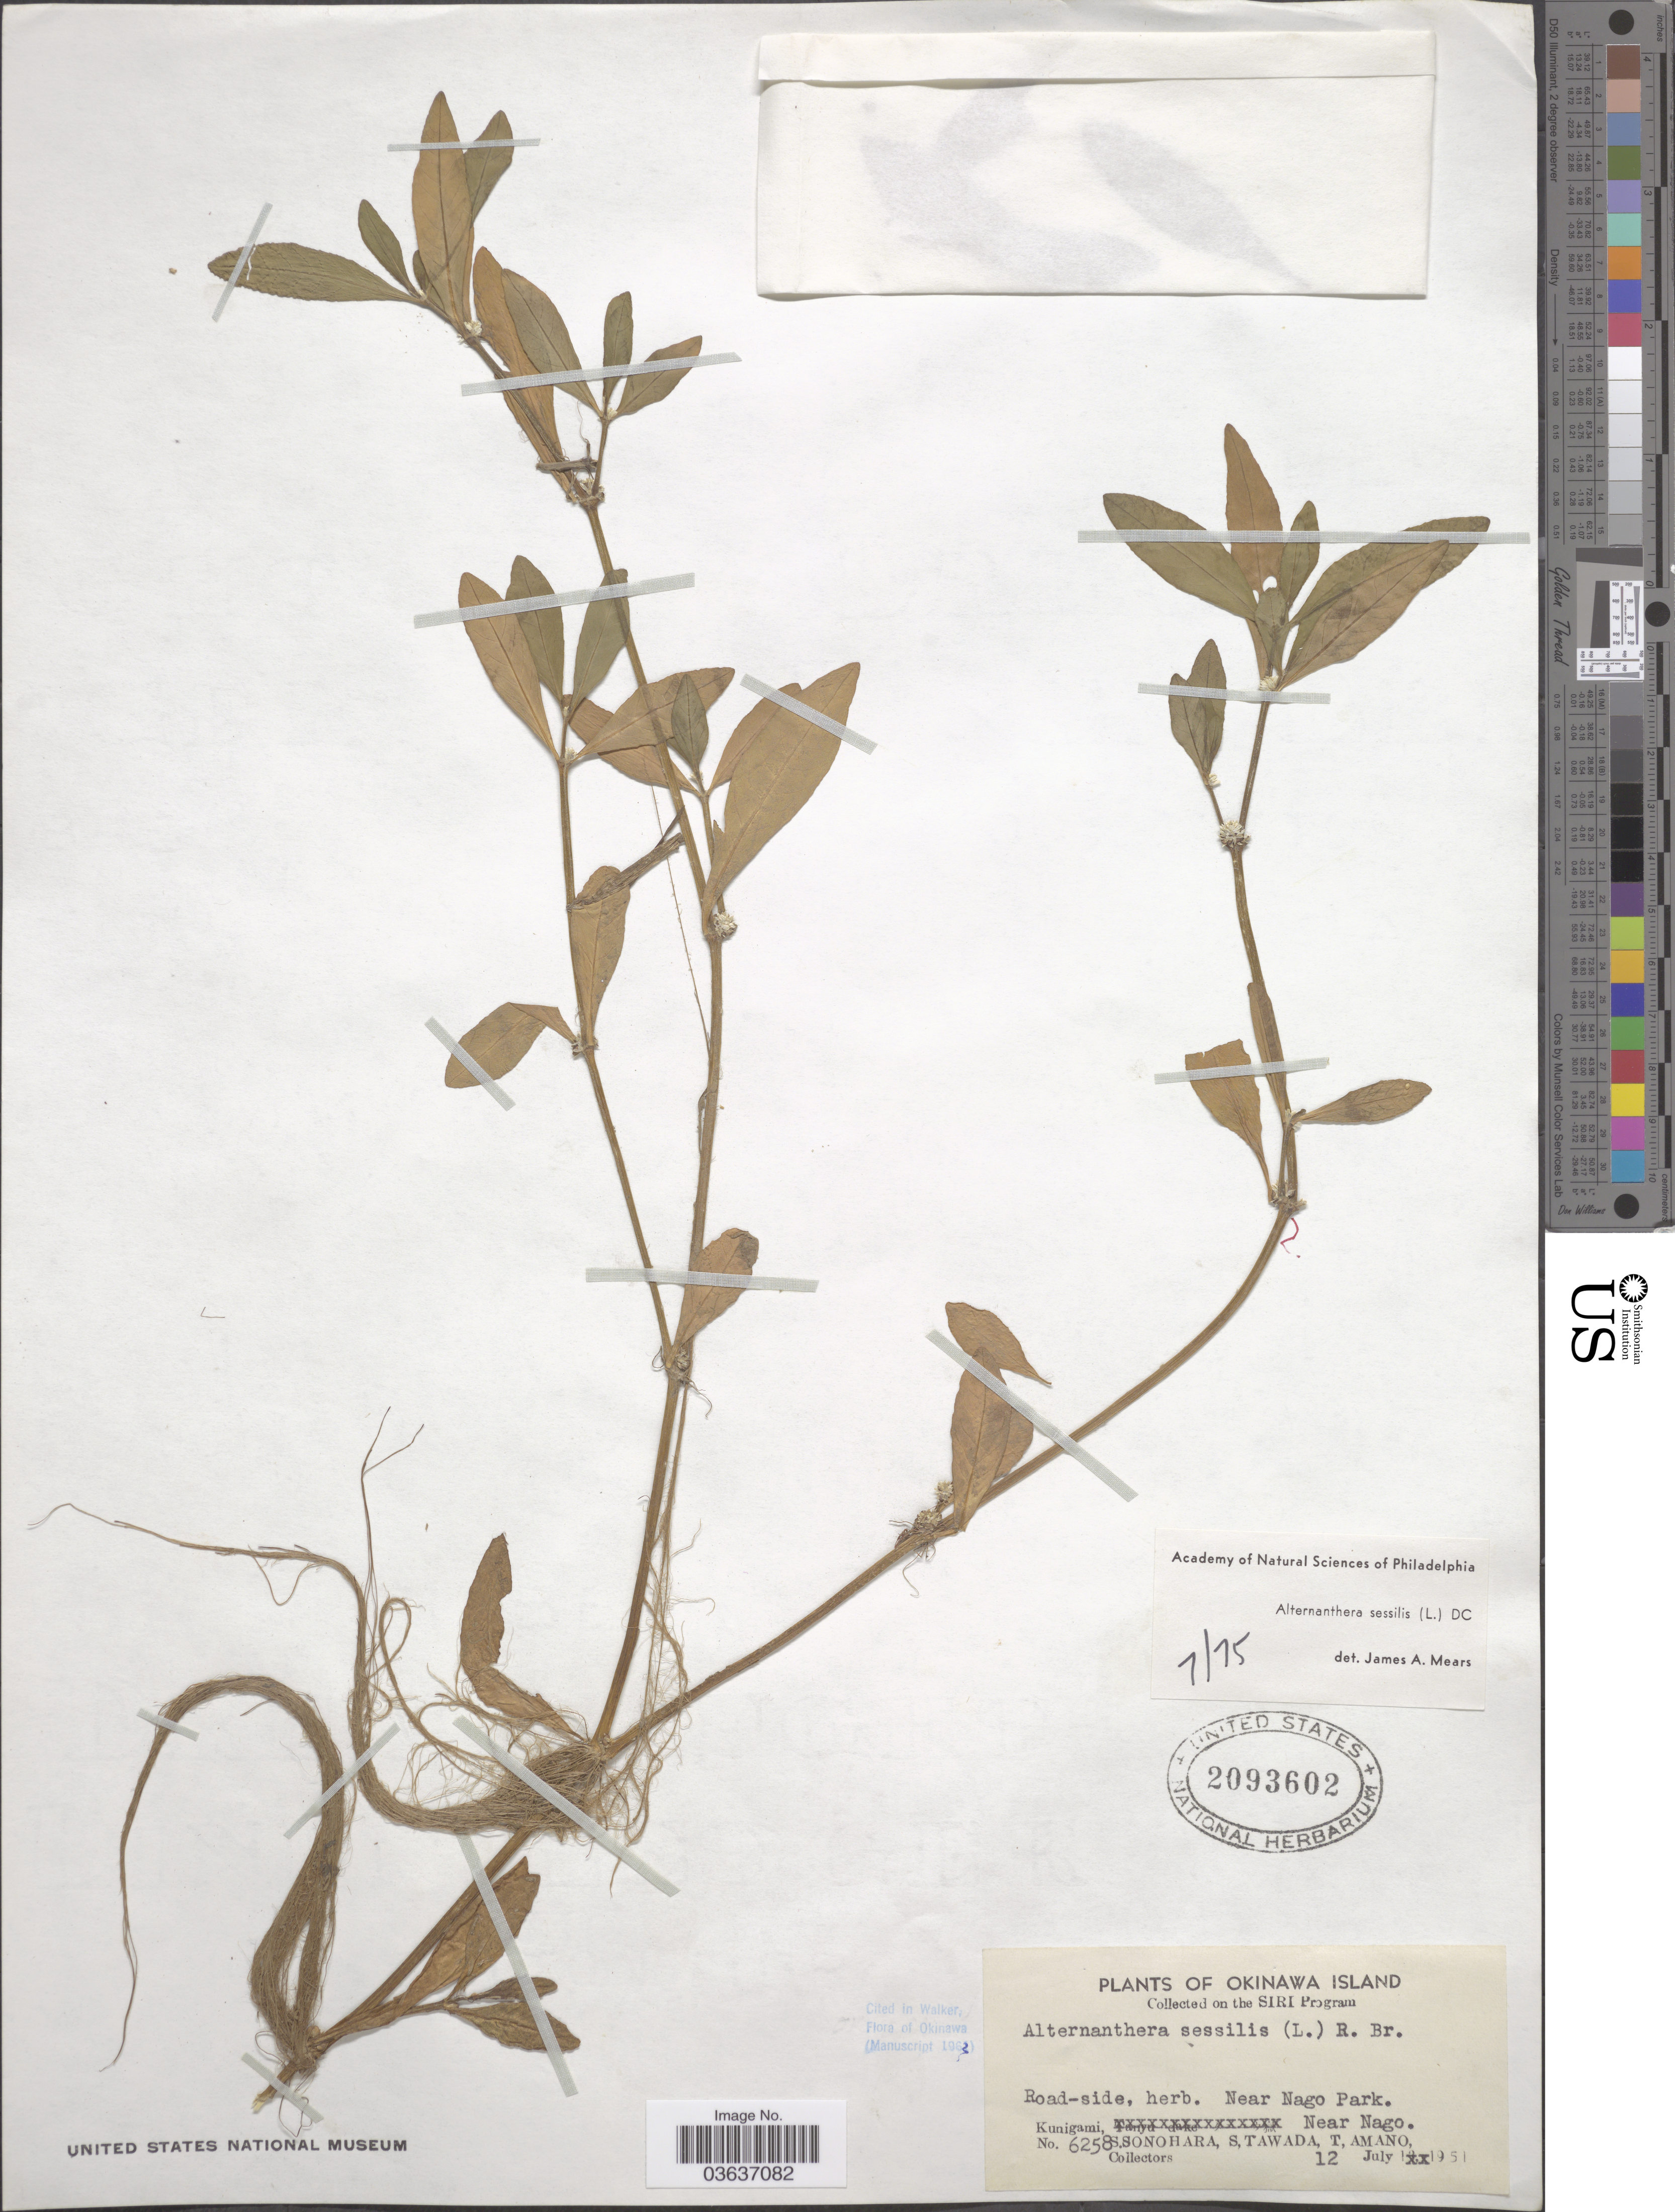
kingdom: Plantae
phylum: Tracheophyta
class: Magnoliopsida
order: Caryophyllales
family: Amaranthaceae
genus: Alternanthera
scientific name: Alternanthera sessilis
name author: (L.) DC.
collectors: S. Sonohara, S. Tawada & T. Amano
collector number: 6258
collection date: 1951-07-12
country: Japan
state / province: Okinawa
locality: Okinawa Island. Road-side. Near Nago Park. Kunigami. Near Nago.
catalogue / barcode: US 2093602